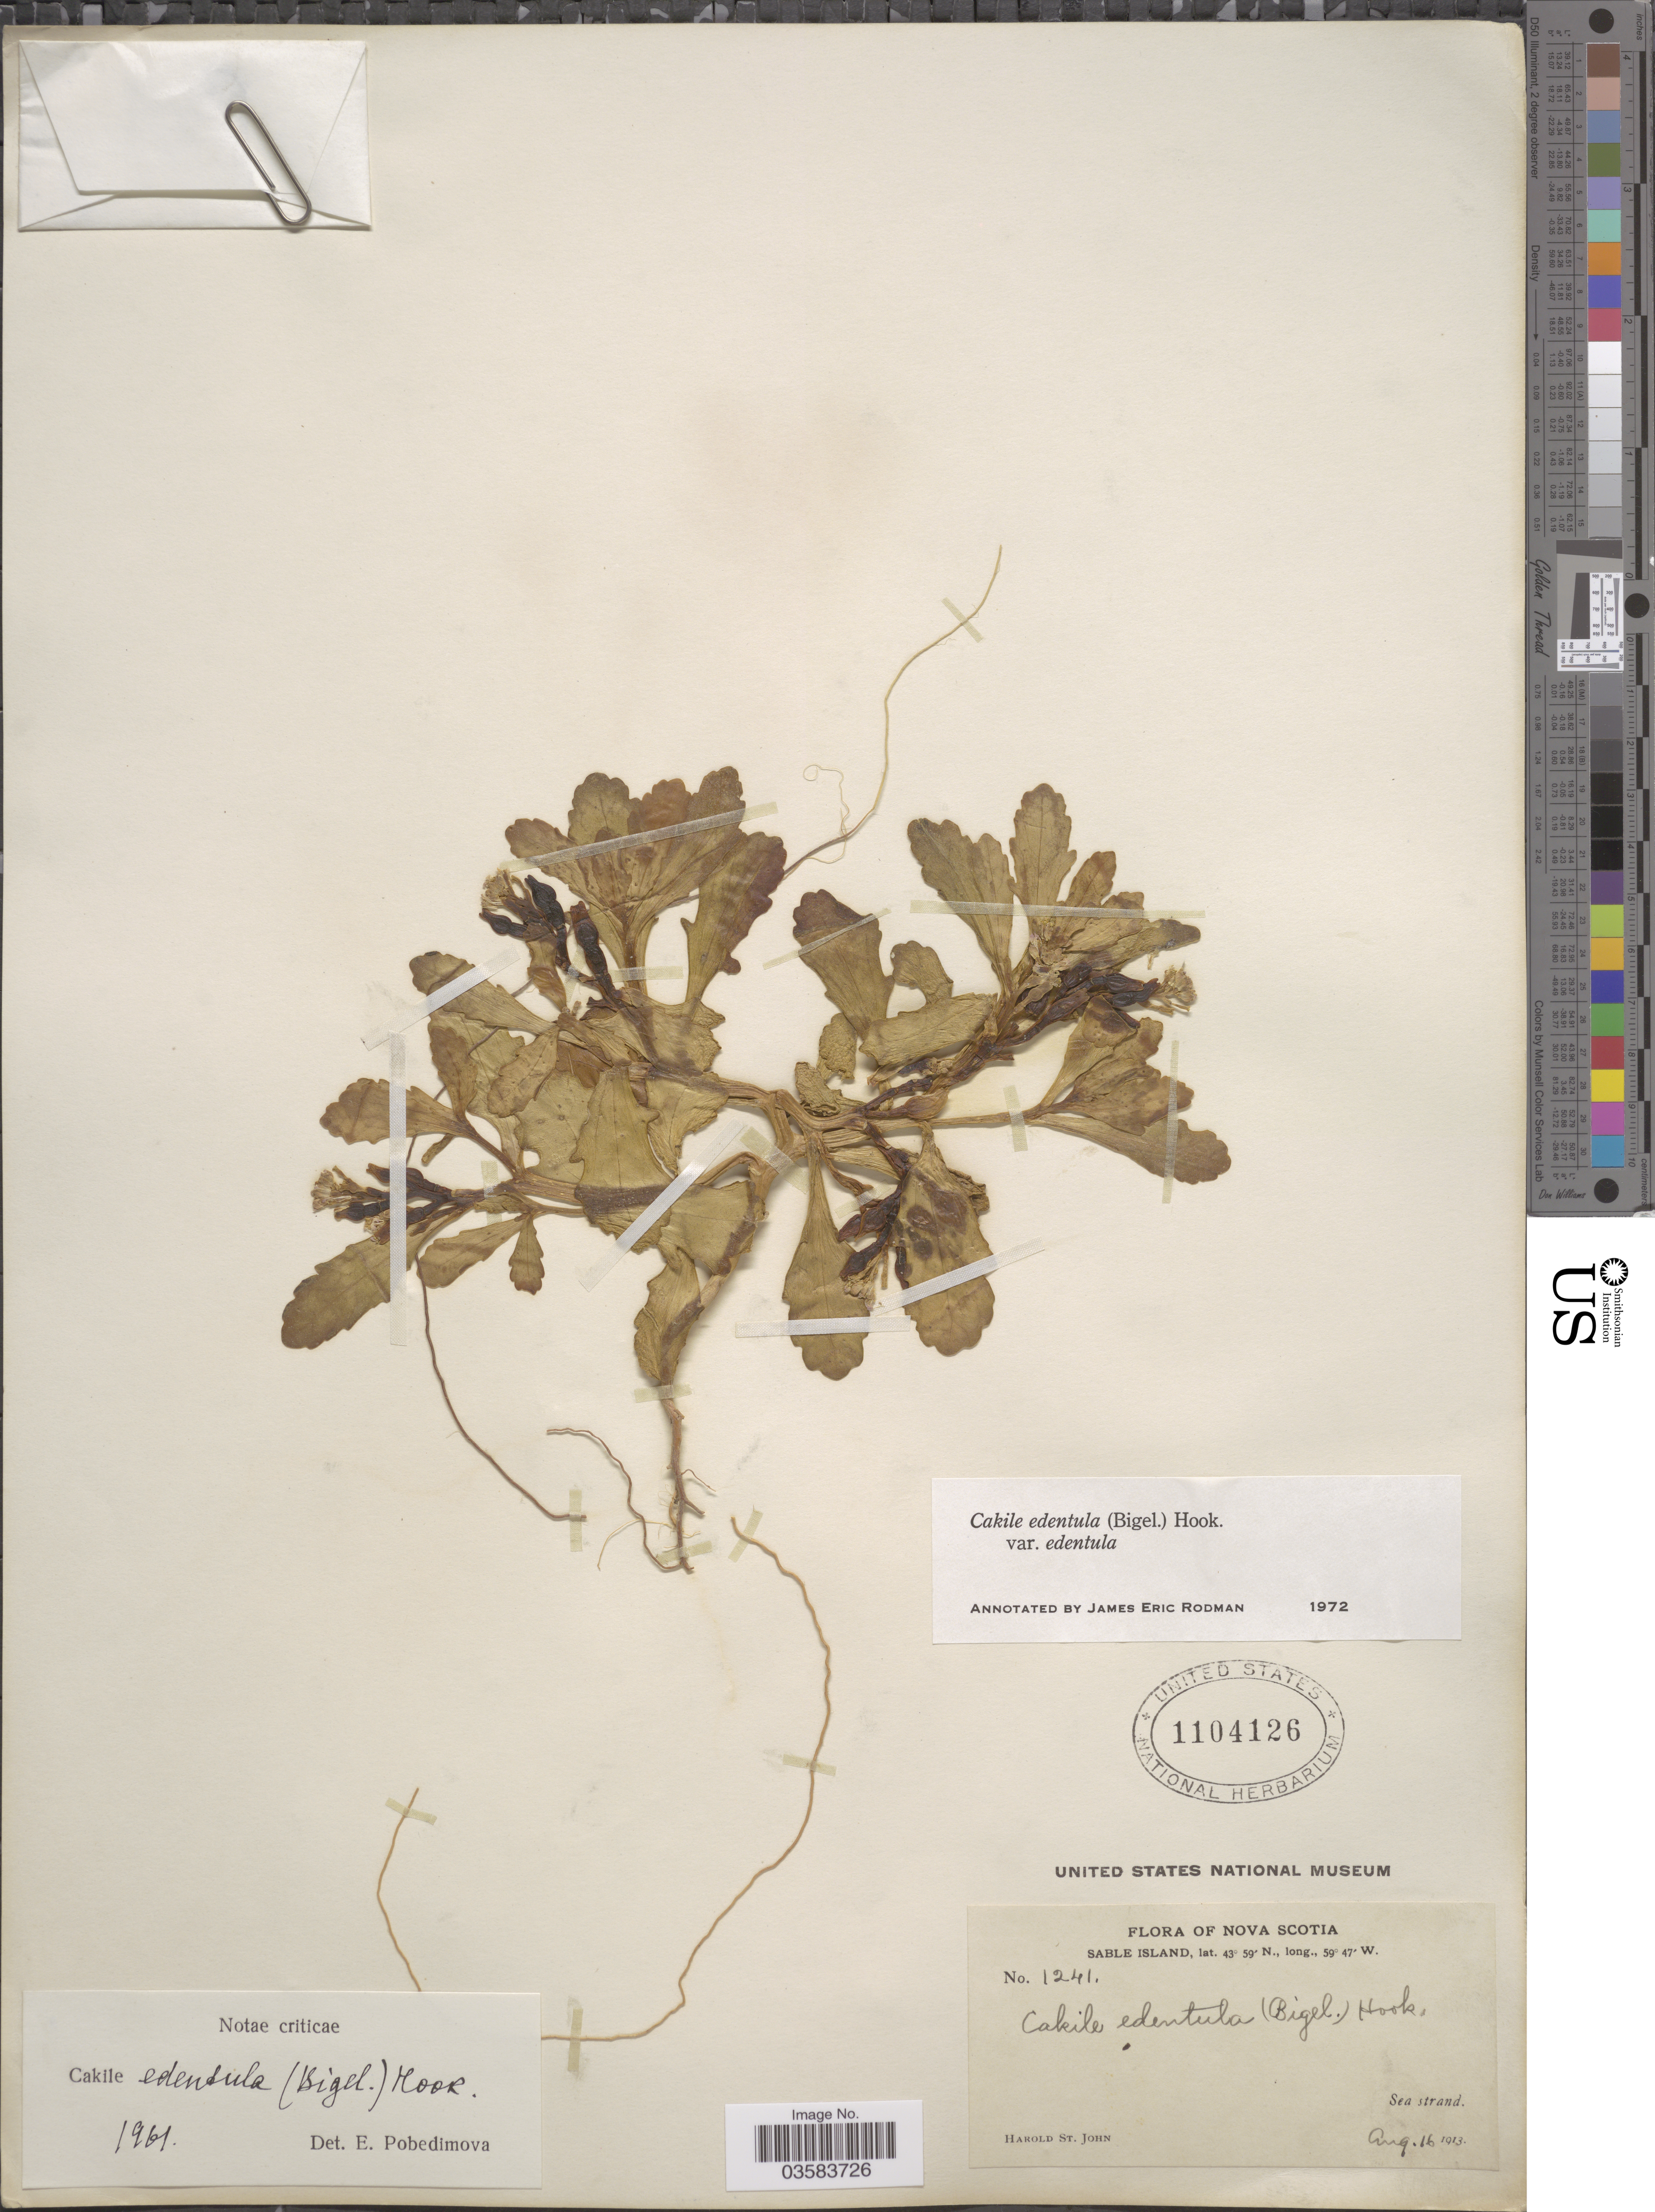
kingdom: Plantae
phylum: Tracheophyta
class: Magnoliopsida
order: Brassicales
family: Brassicaceae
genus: Cakile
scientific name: Cakile edentula var. edentula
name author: (Bigelow) Hook.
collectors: H. St. John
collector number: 1241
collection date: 1913-08-16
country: Canada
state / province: Nova Scotia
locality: Sable Island. Sea strand.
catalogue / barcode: US 1104126